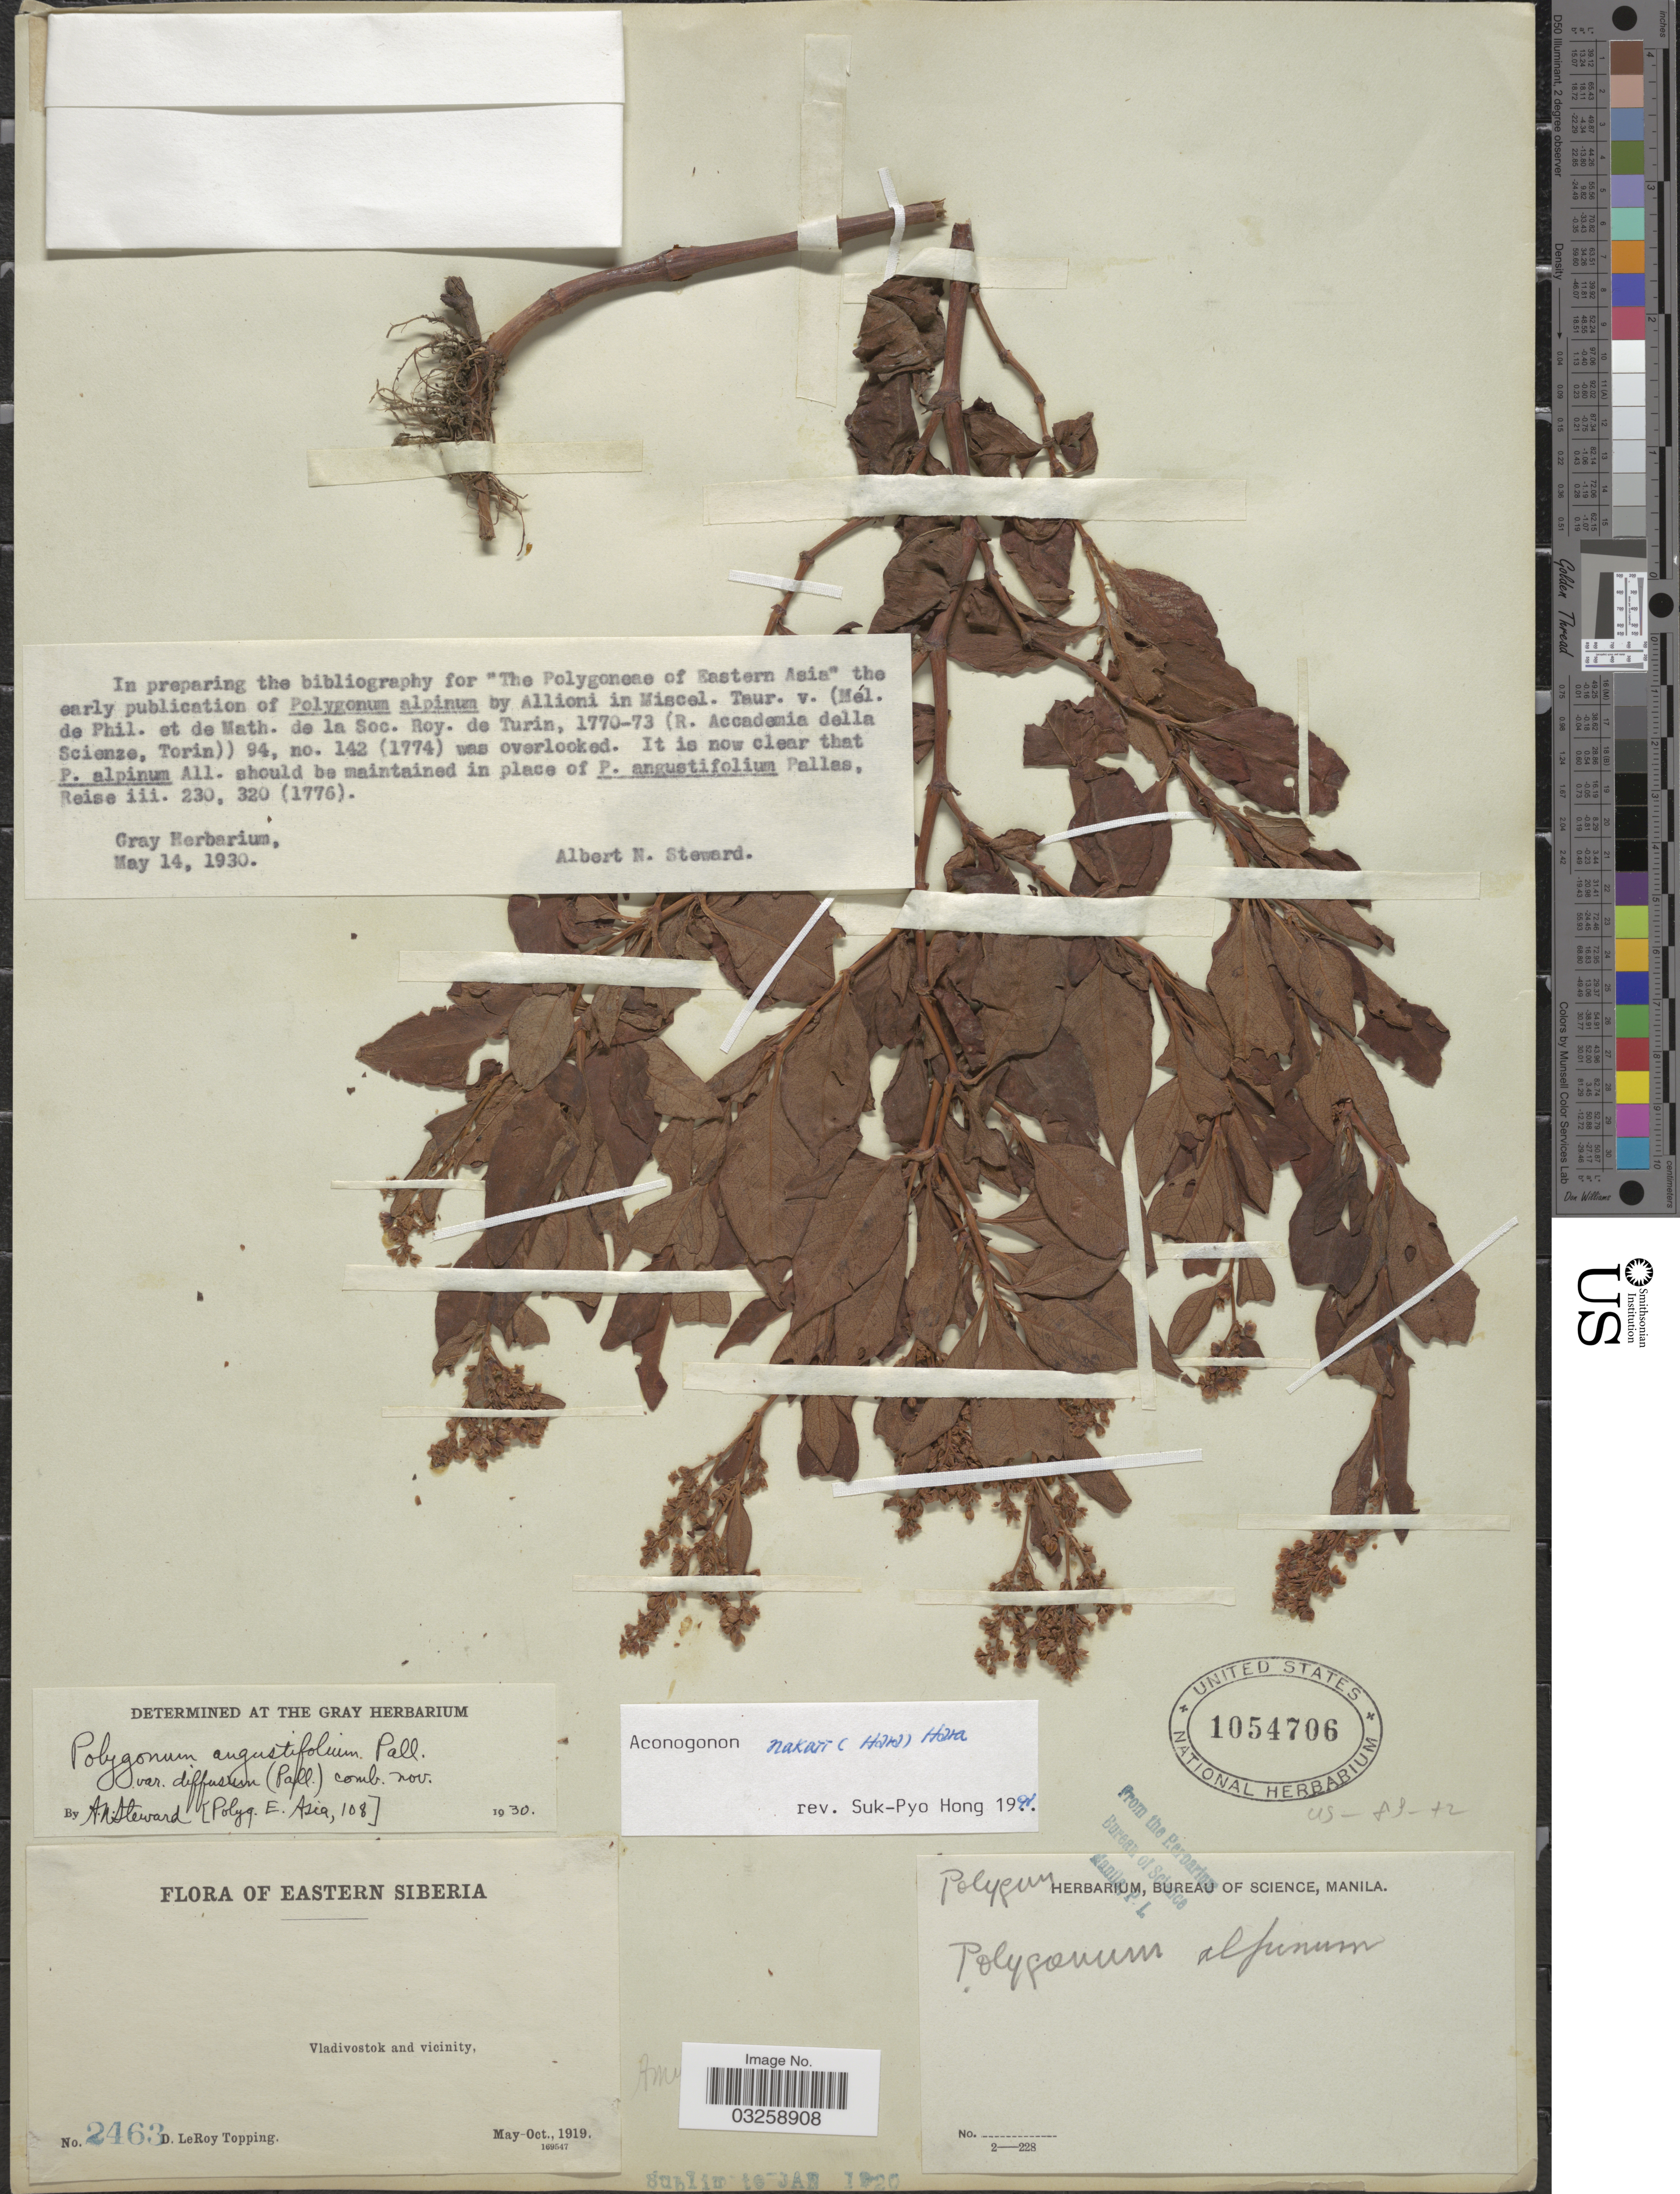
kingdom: Plantae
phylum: Tracheophyta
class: Magnoliopsida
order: Caryophyllales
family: Polygonaceae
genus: Polygonum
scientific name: Polygonum nakaii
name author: (H. Hara) Ohwi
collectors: D. L. Topping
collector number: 2463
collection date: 1919-05/1919-10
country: Russian Federation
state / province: Primorsky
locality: Eastern Siberia. Vladivostok and vicinity.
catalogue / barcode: US 1054706